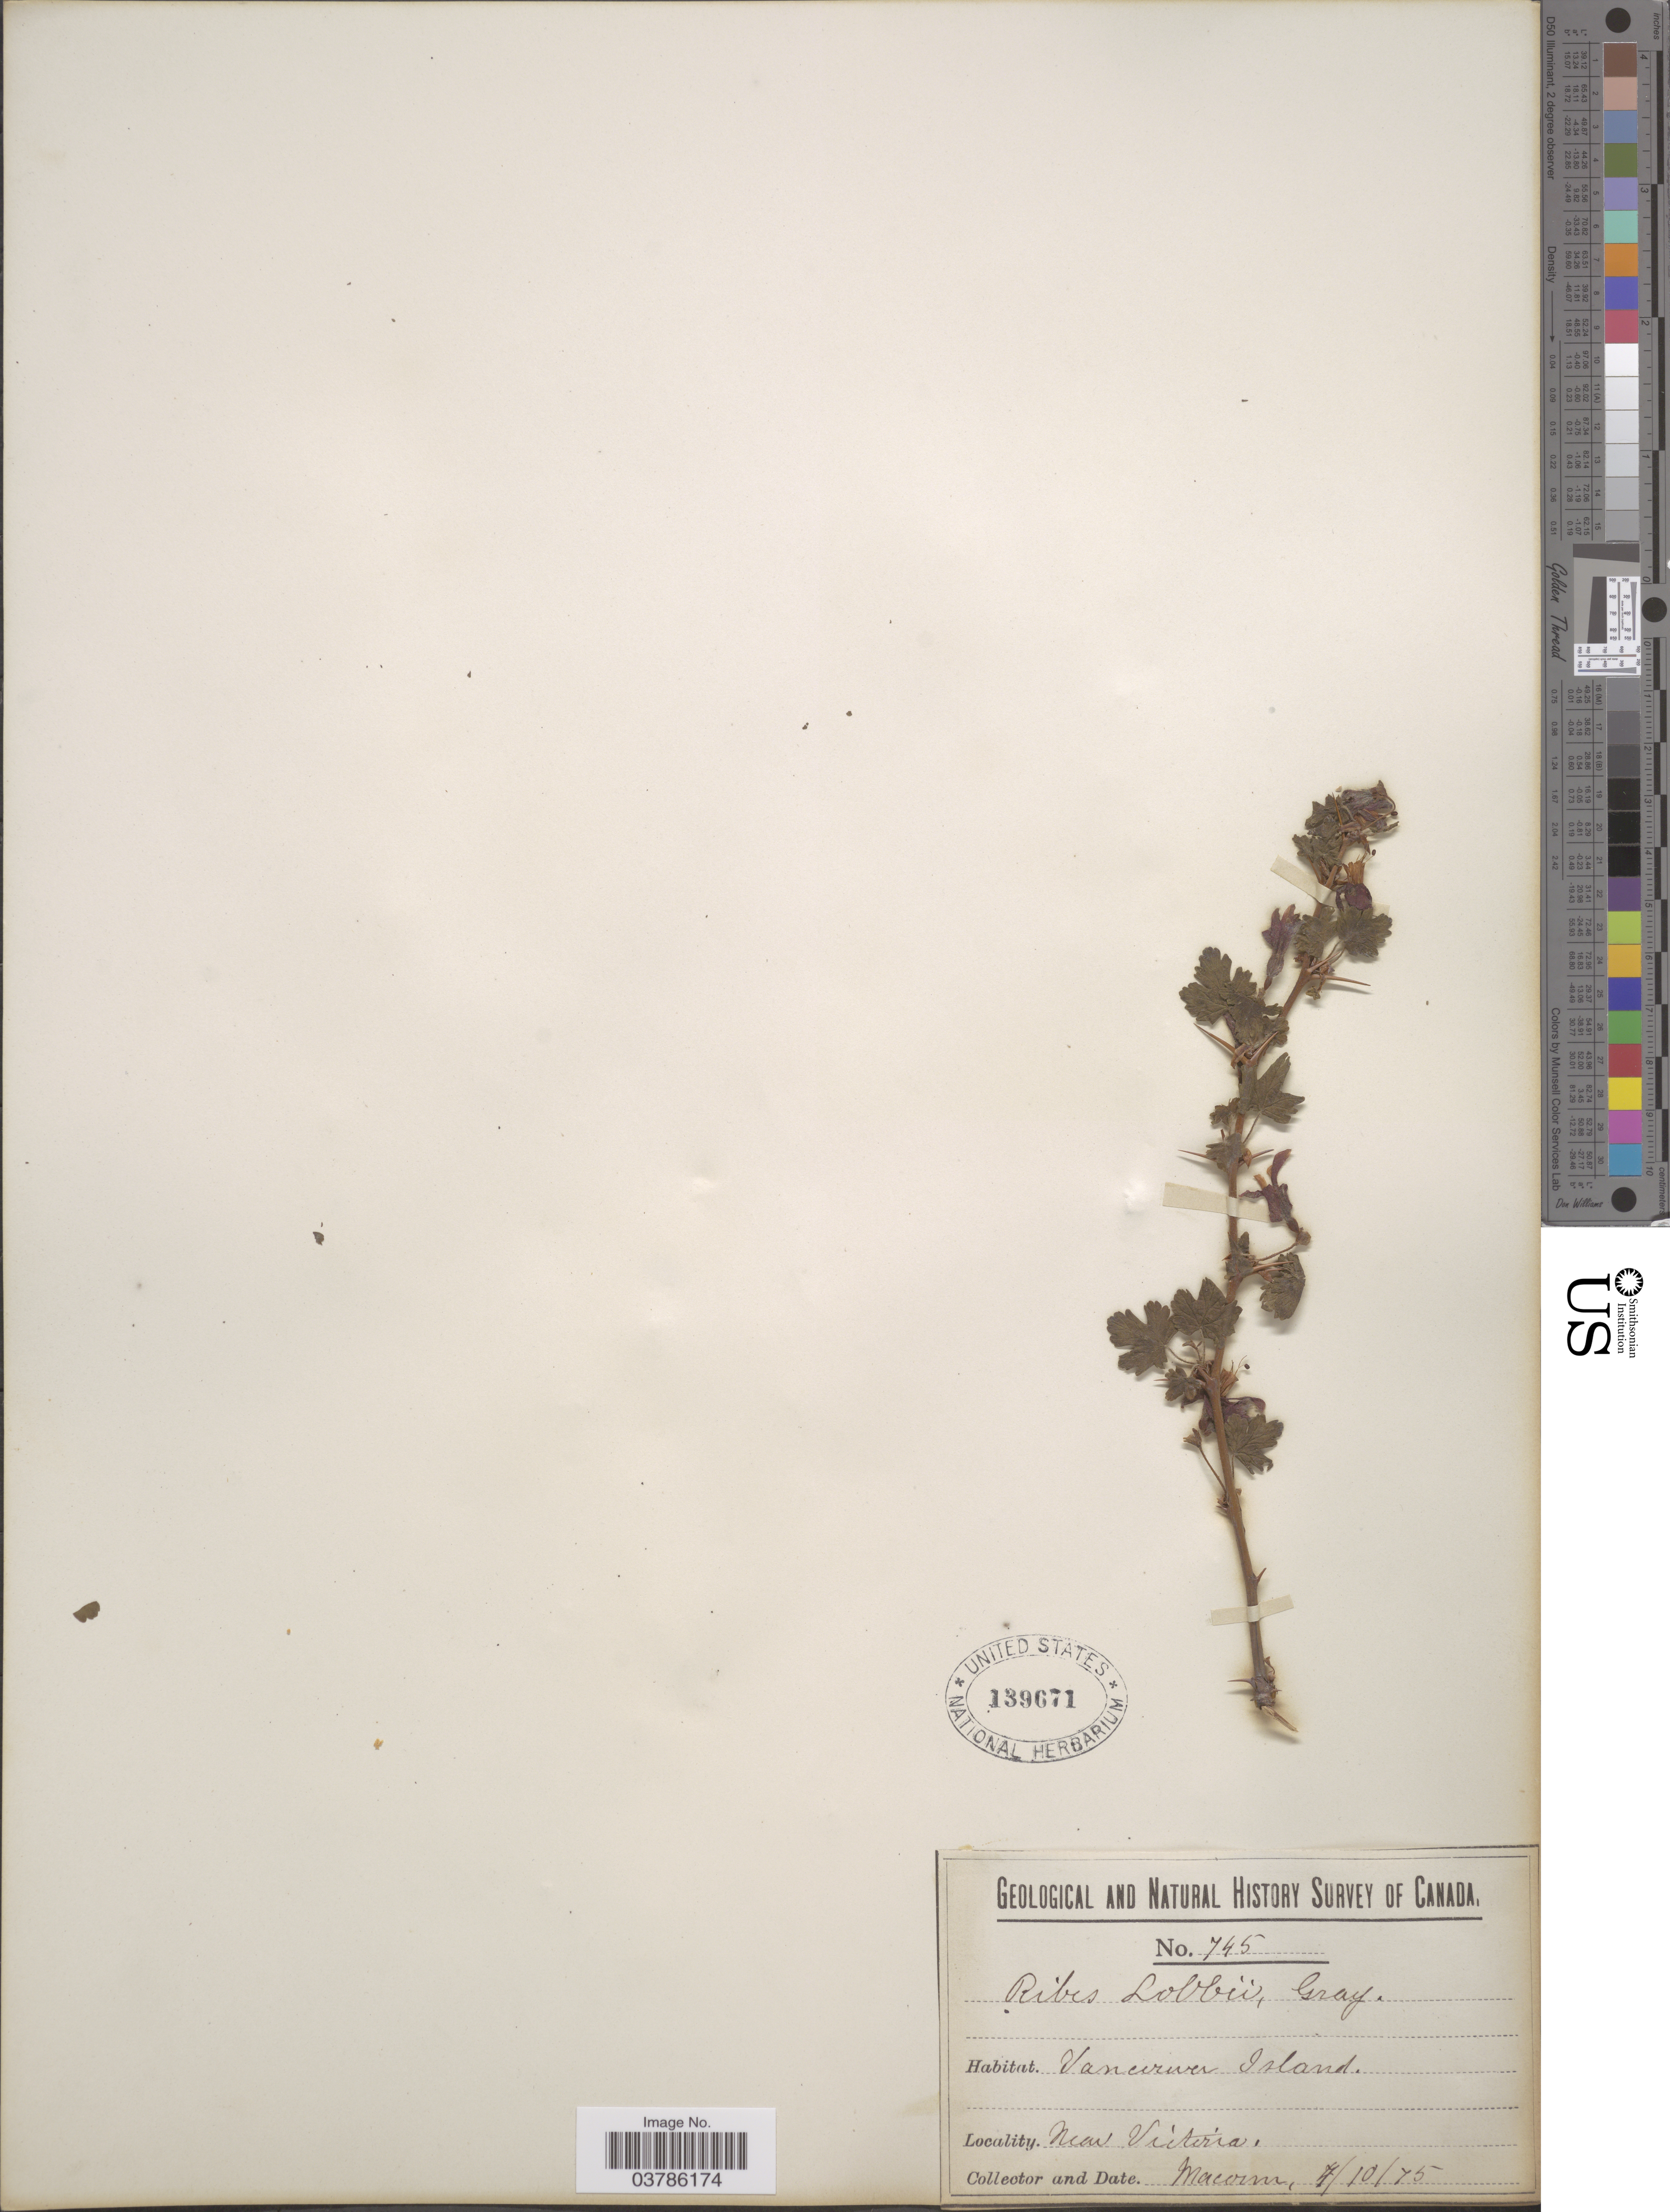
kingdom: Plantae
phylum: Tracheophyta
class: Magnoliopsida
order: Saxifragales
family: Grossulariaceae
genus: Ribes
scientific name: Ribes lobbii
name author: A. Gray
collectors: -- Macoun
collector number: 745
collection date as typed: Transcribed d/m/y: 7/10/75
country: Canada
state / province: British Columbia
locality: Vancouver Island. Near Victoria.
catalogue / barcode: US 139671